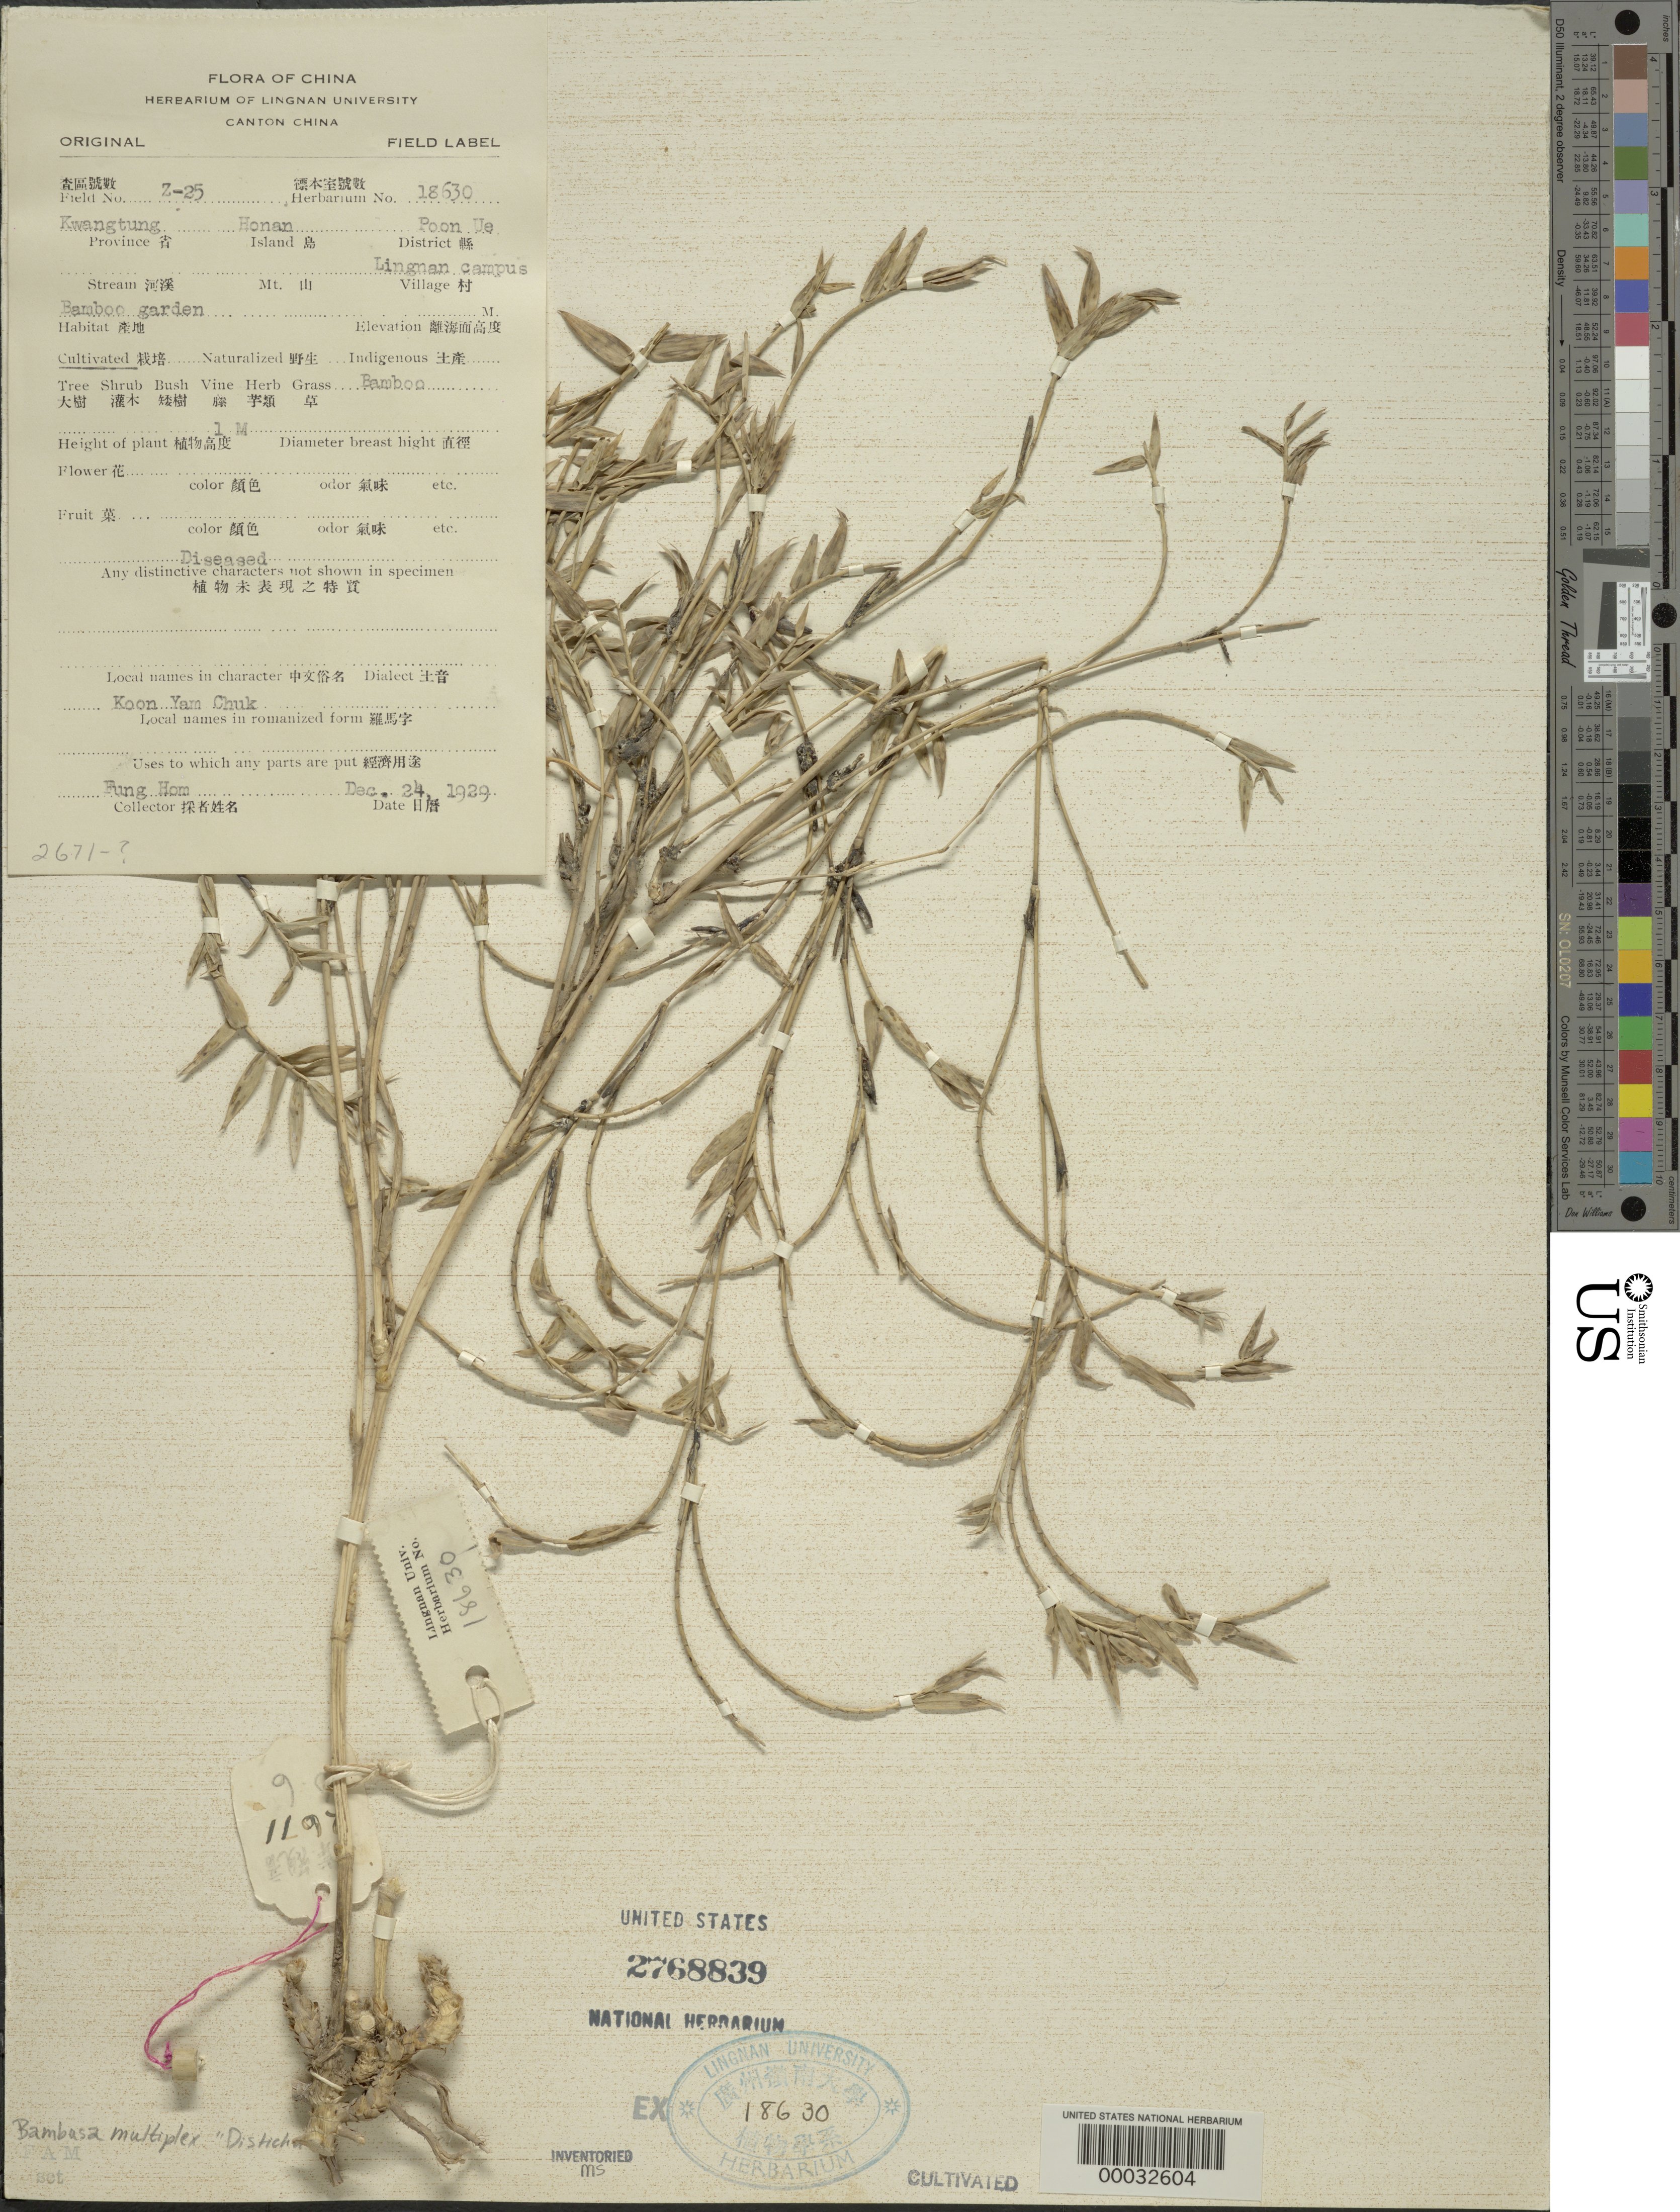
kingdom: Plantae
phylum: Tracheophyta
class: Liliopsida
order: Poales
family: Poaceae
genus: Bambusa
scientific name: Bambusa multiplex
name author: (Lour.) Raeusch. ex Schult. & Schult. f.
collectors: H. L. Fung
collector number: Z-25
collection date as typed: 24 Dec 1929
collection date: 1929-12-24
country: China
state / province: Guangdong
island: Honam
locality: Lingnan university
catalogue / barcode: US 2768839